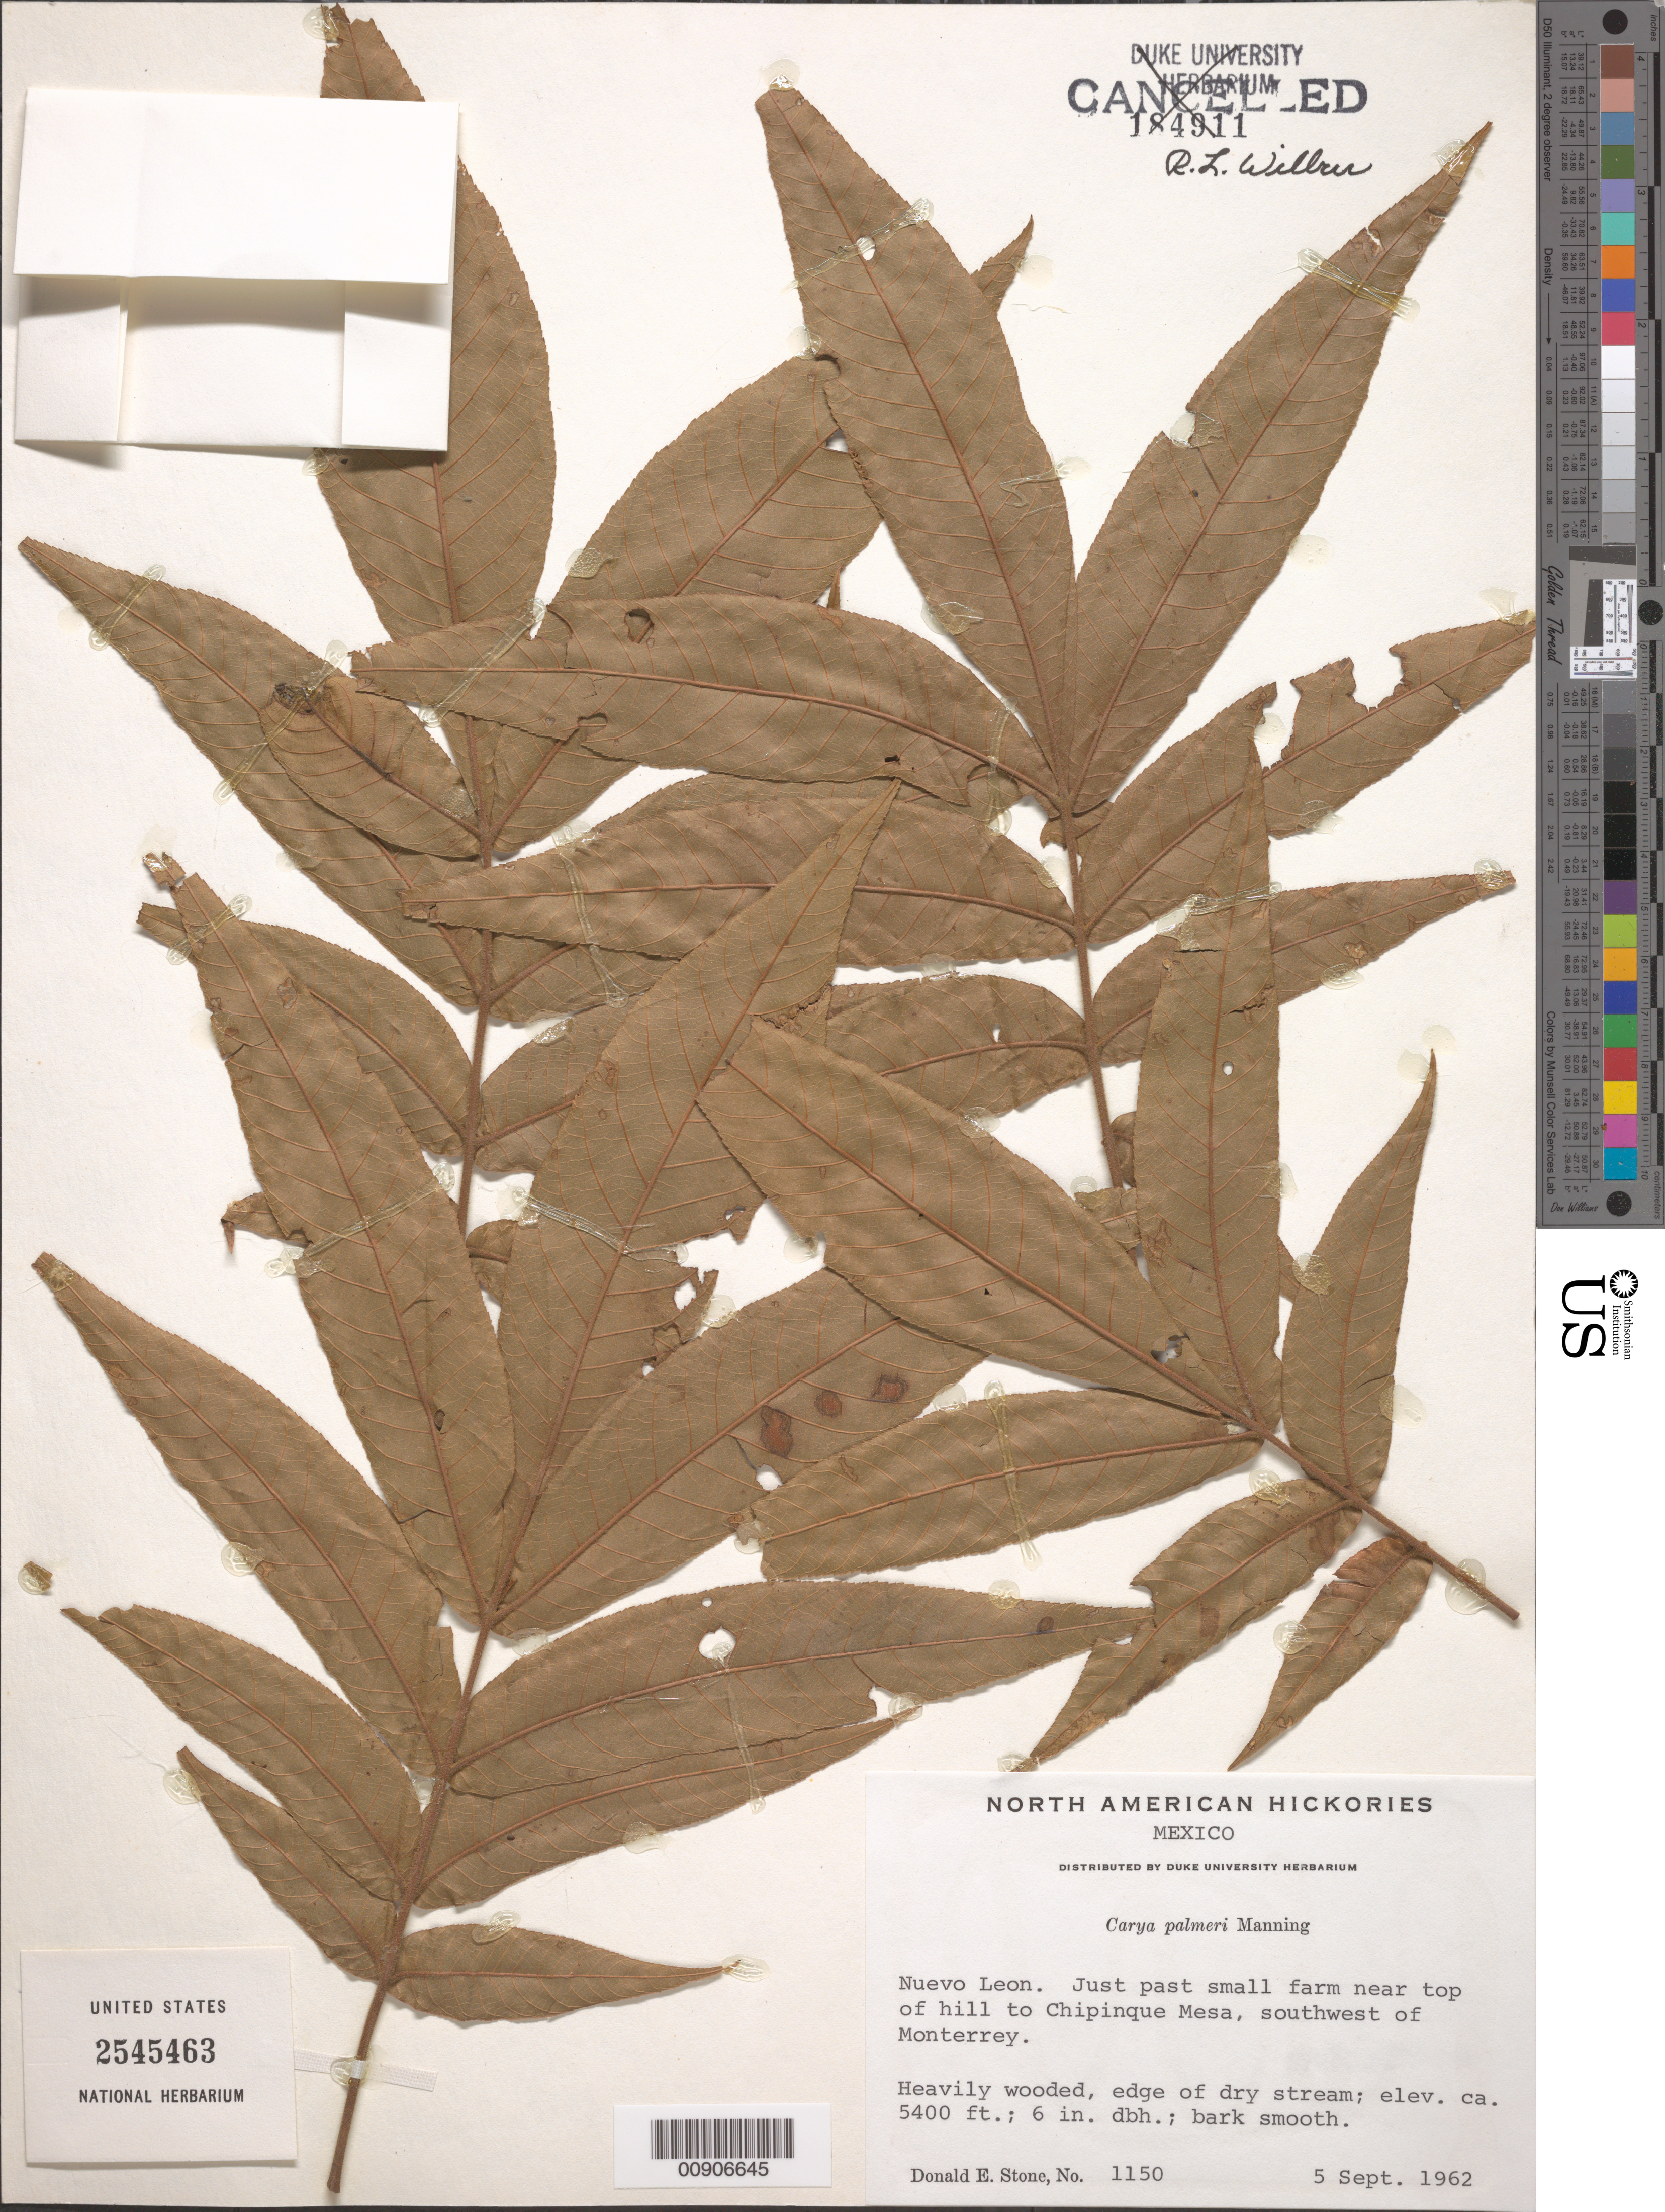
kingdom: Plantae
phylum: Tracheophyta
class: Magnoliopsida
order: Fagales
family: Juglandaceae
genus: Carya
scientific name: Carya palmeri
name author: Manning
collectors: D. E. Stone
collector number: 1150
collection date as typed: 05 Sep 1962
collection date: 1962-09-05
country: Mexico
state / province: Nuevo León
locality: Nuevo León. Just past small farm near top of hill to Chipinque Mesa, southwest of Monterrey.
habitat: Heavily wooded, edge of dry stream.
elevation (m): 1646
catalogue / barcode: US 2545463